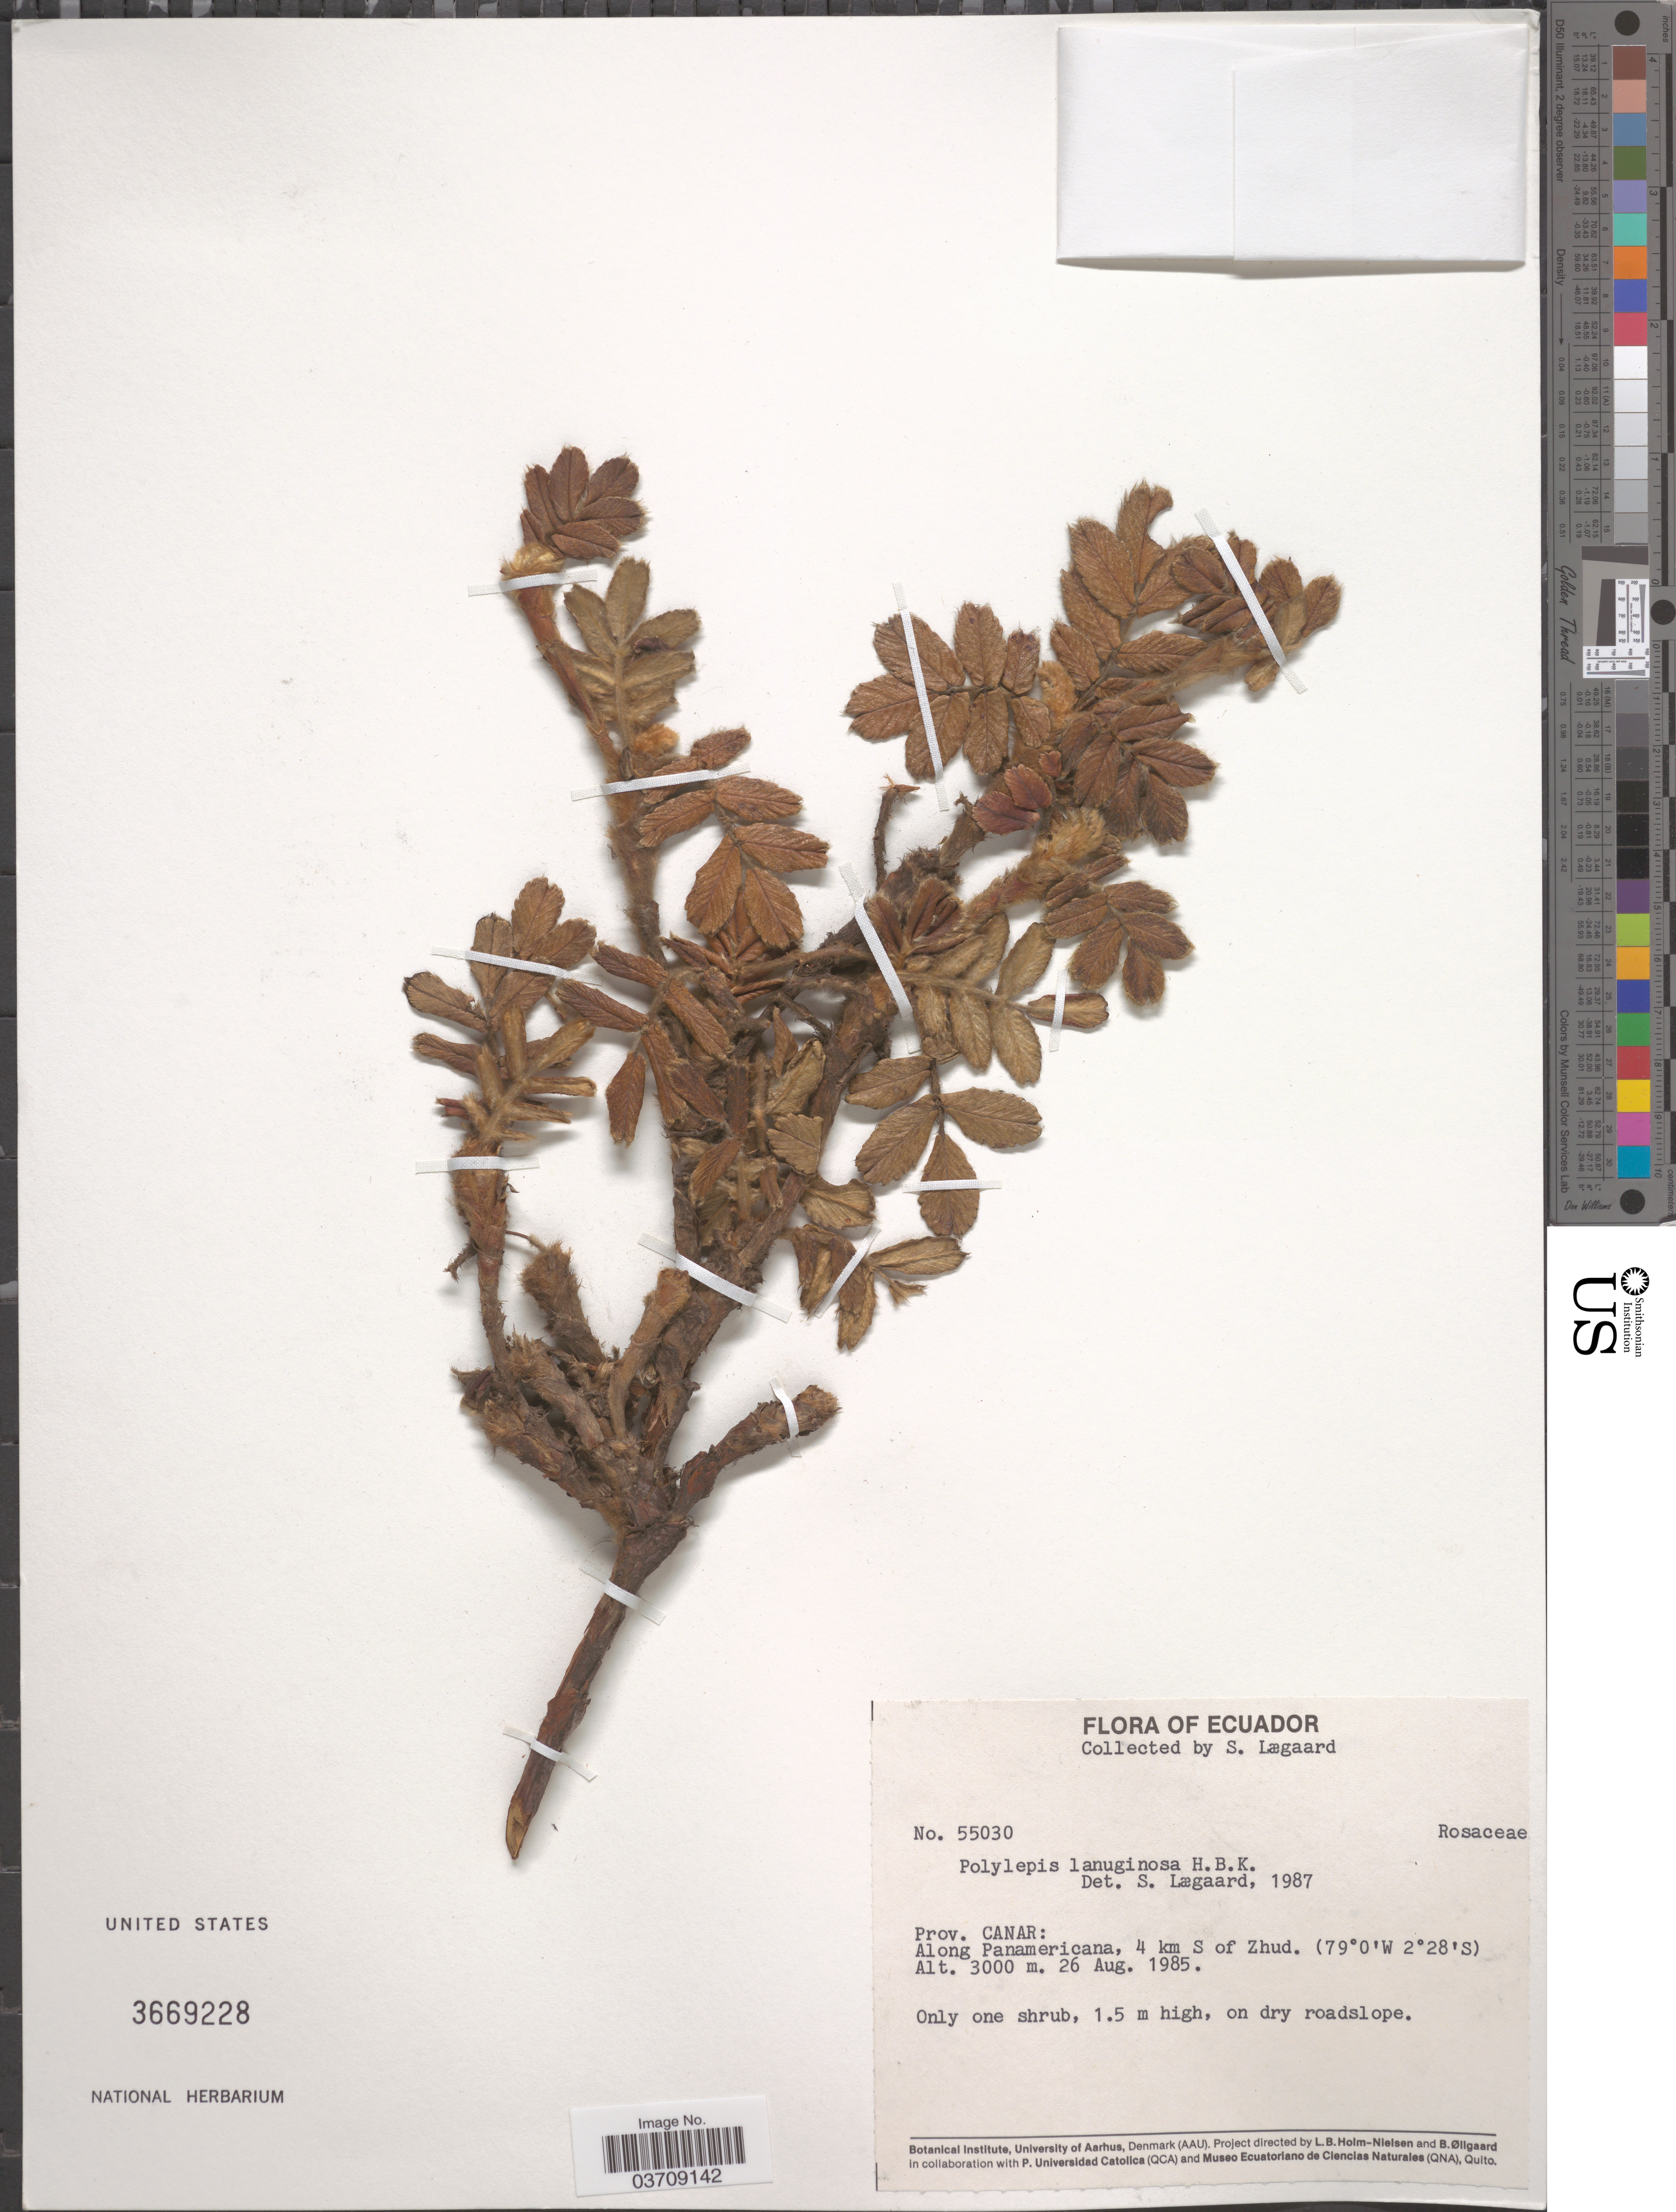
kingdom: Plantae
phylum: Tracheophyta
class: Magnoliopsida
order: Rosales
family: Rosaceae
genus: Polylepis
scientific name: Polylepis lanuginosa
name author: Kunth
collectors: S. Lægaard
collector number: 55030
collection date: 1985-08-26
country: Ecuador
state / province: Cañar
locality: Along Panamericana, 4 km S of Zhud.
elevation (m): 3000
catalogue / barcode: US 3669228